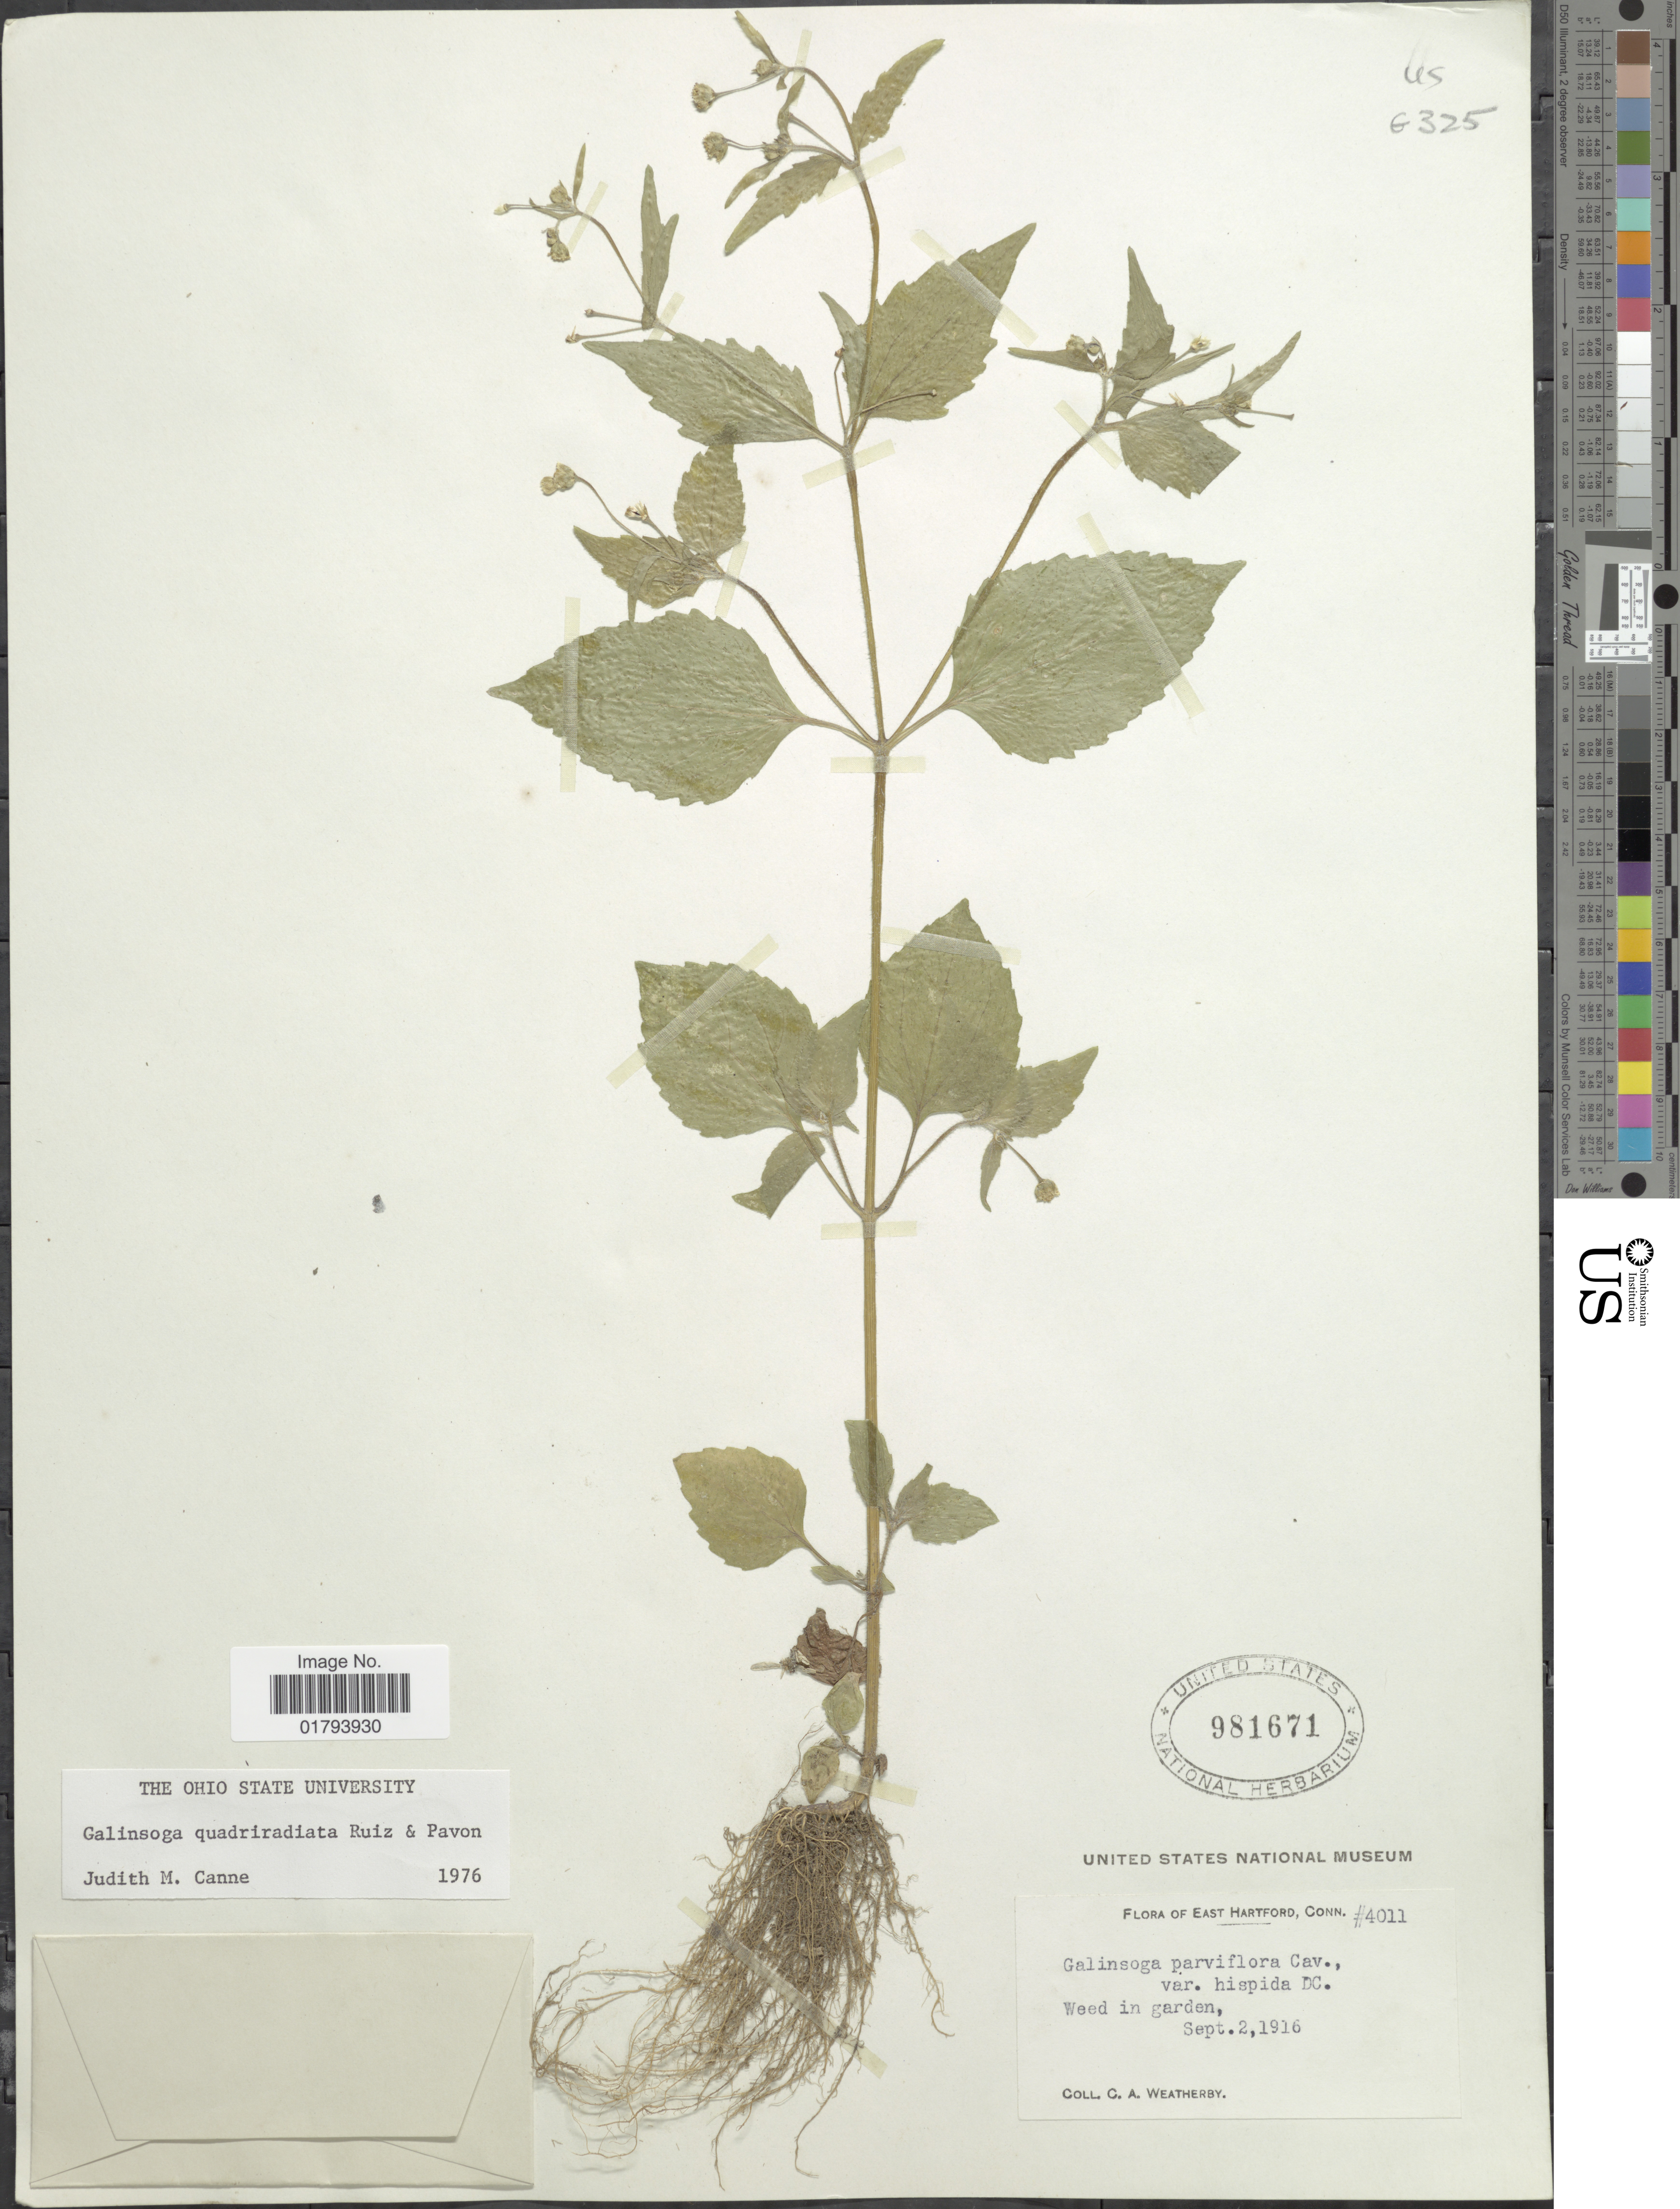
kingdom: Plantae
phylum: Tracheophyta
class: Magnoliopsida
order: Asterales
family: Asteraceae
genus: Galinsoga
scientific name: Galinsoga quadriradiata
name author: Ruiz & Pav.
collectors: C. A. Weatherby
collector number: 4011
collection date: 1916-09-02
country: United States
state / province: Connecticut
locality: East Hartford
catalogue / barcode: US 981671